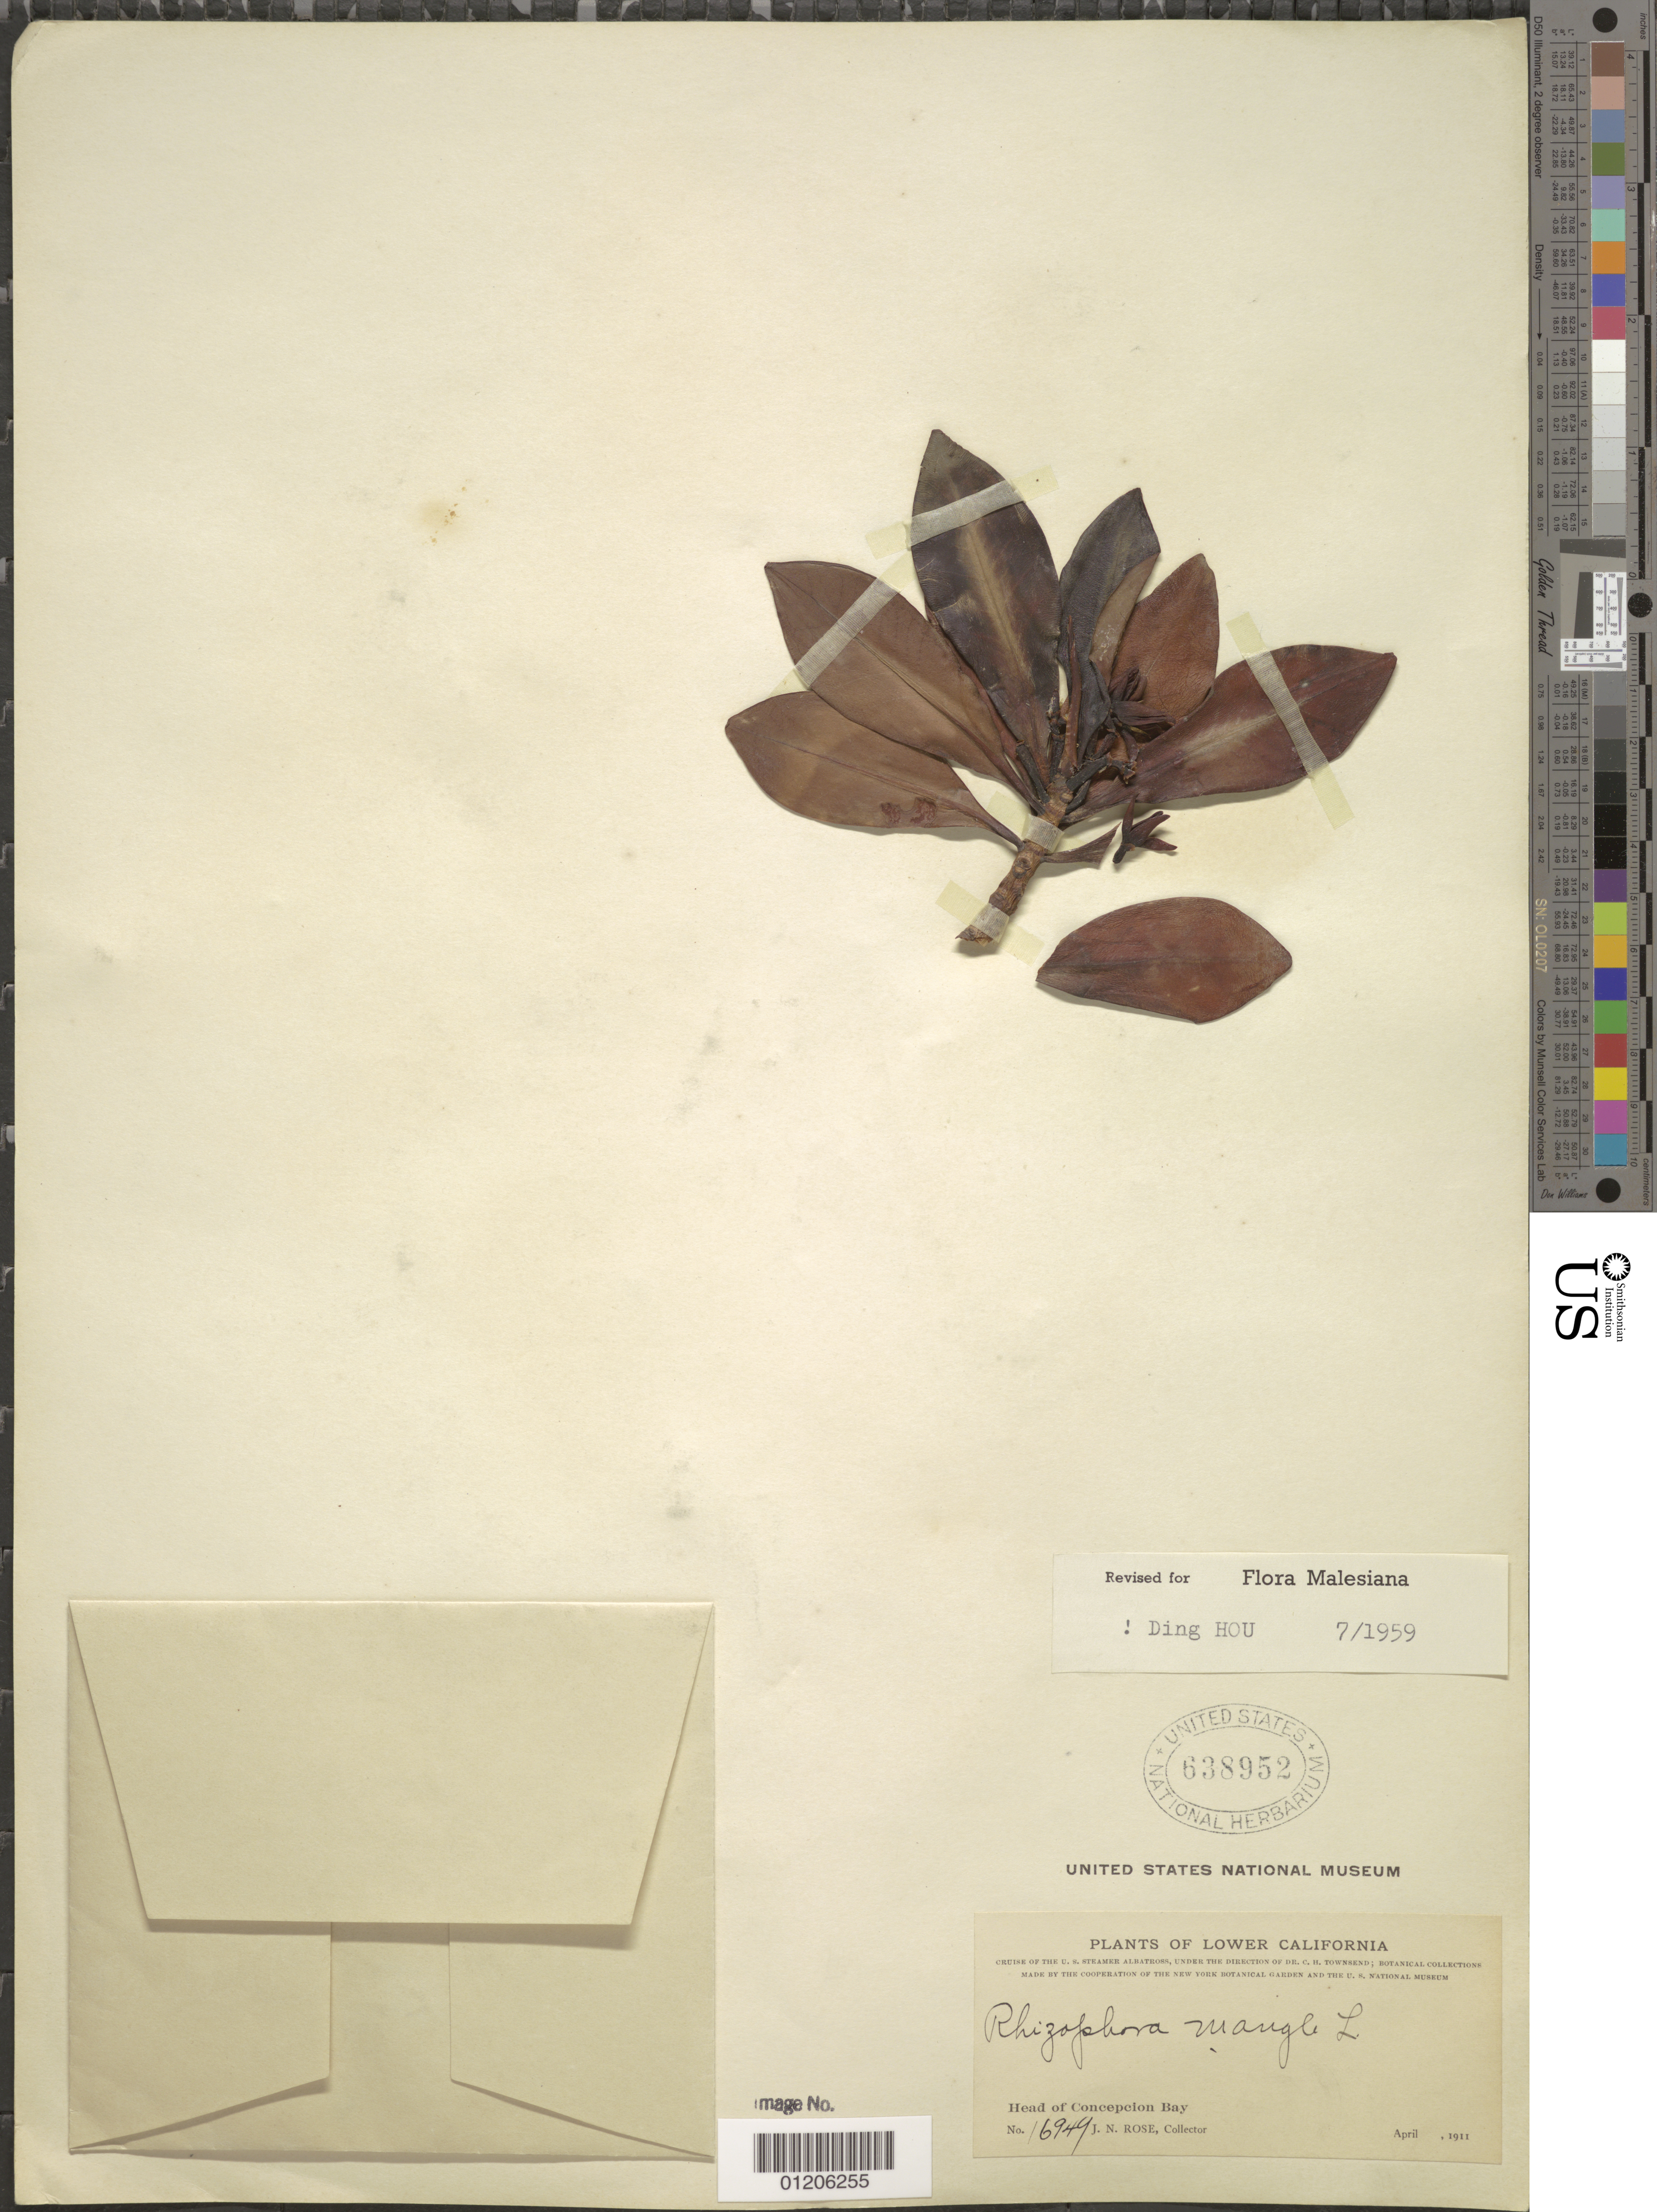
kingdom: Plantae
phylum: Tracheophyta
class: Magnoliopsida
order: Malpighiales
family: Rhizophoraceae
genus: Rhizophora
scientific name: Rhizophora mangle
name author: L.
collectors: J. N. Rose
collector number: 16949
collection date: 1911-04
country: Mexico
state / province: Baja California Sur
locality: Head of Concepcion Bay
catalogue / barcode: US 638952